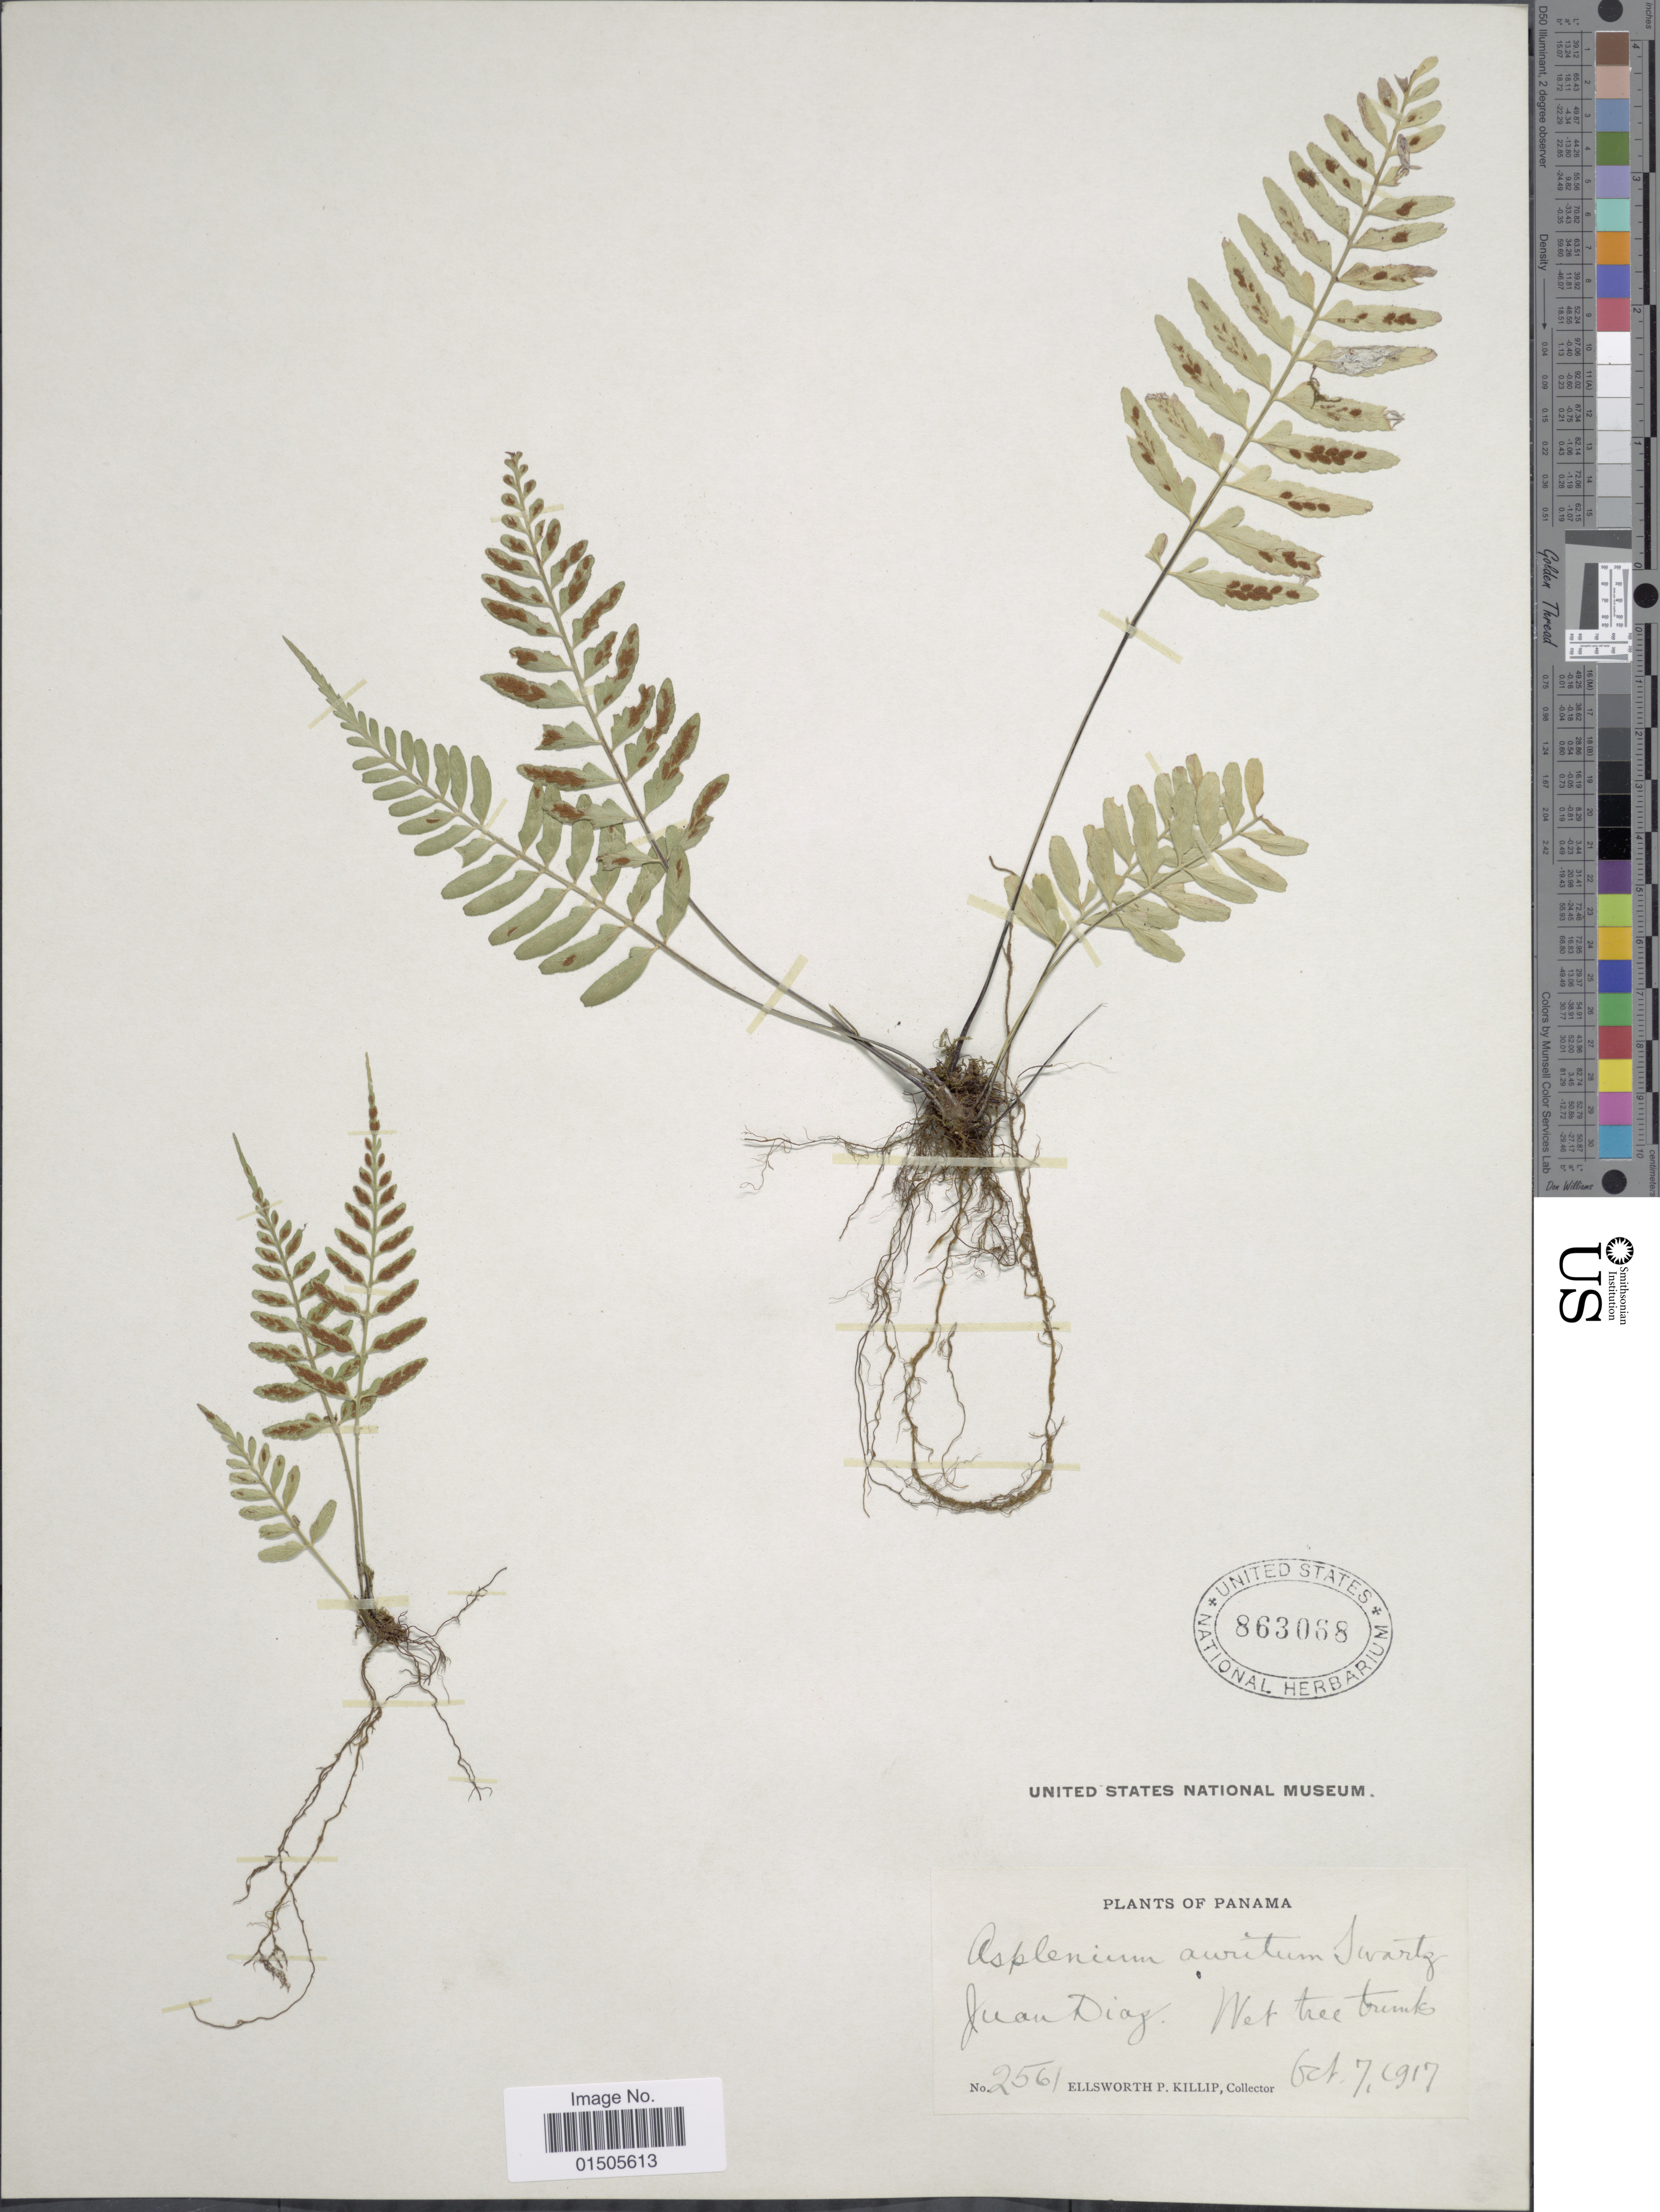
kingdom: Plantae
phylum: Tracheophyta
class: Polypodiopsida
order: Polypodiales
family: Aspleniaceae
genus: Asplenium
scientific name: Asplenium auritum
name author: Sw.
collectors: E. P. Killip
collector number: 2561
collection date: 1917-10-07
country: Panama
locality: Juan Diaz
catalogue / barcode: US 863068